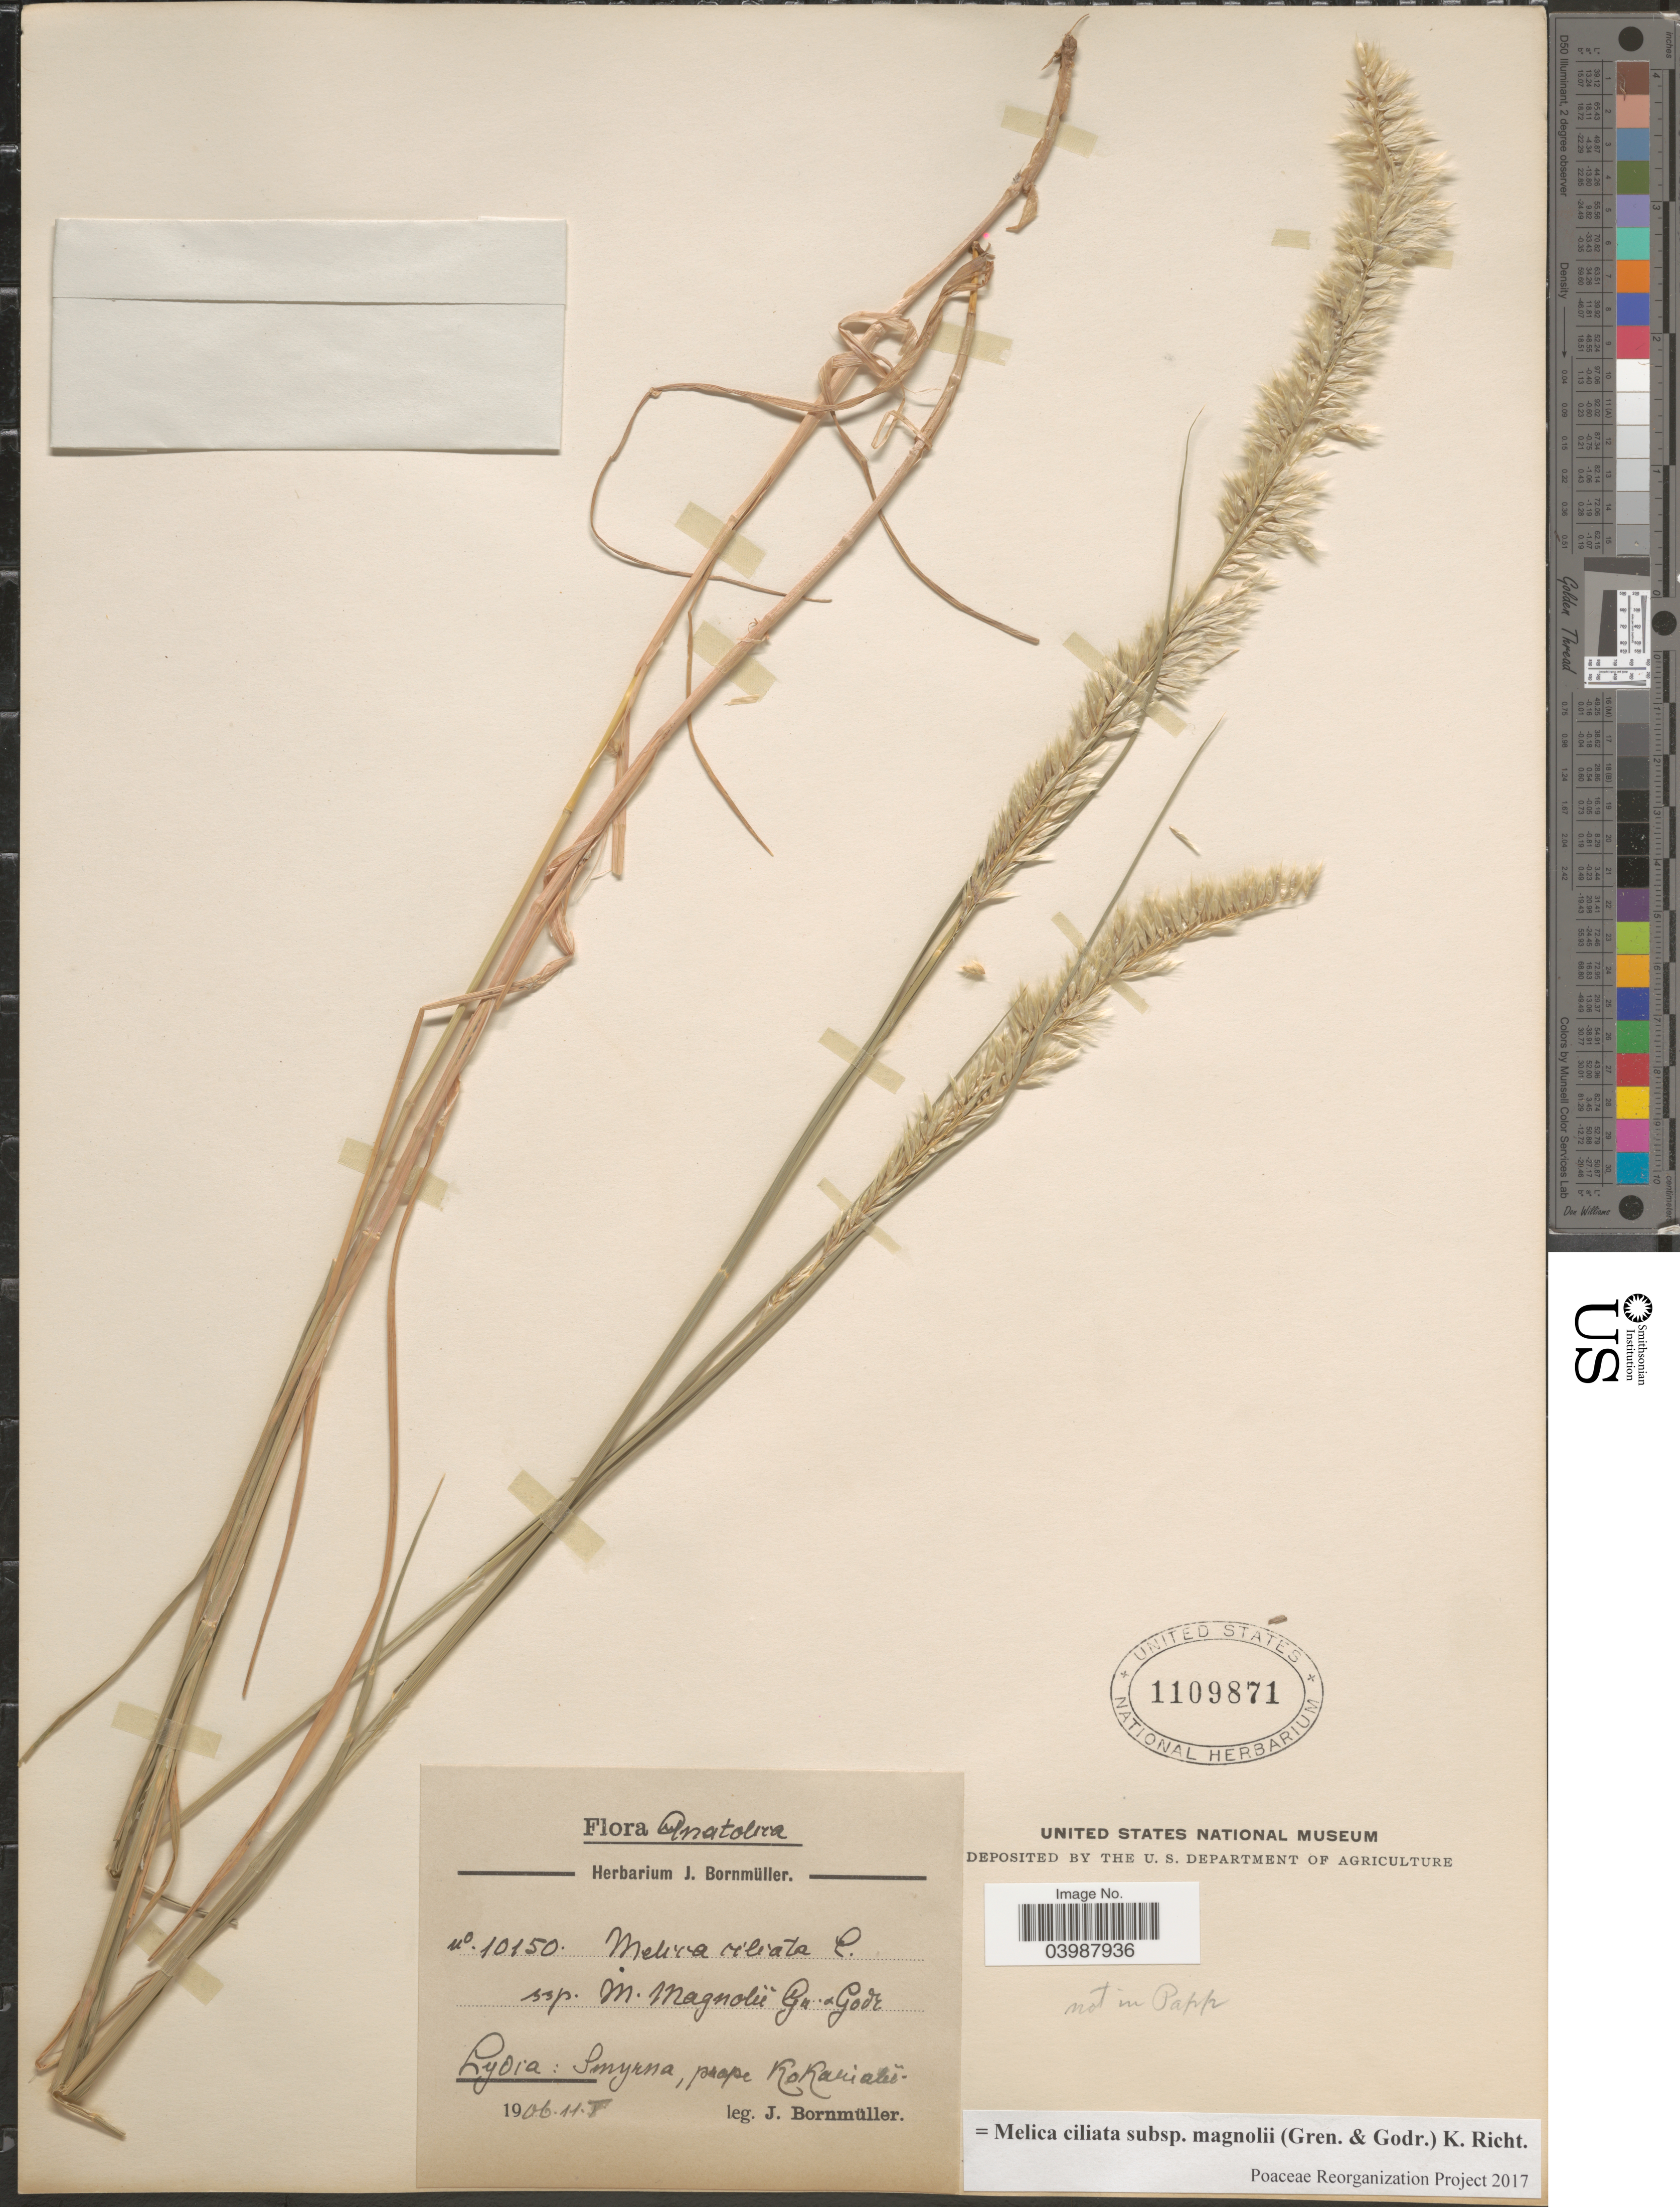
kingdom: Plantae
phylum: Tracheophyta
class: Liliopsida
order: Poales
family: Poaceae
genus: Melica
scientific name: Melica ciliata subsp. magnolii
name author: K. Richt.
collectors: J. Bornmüller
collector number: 10150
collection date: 1906-05-11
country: Turkey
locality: Anatolica. Lydia: Smyrna, prope Kokarialii.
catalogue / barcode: US 1109871